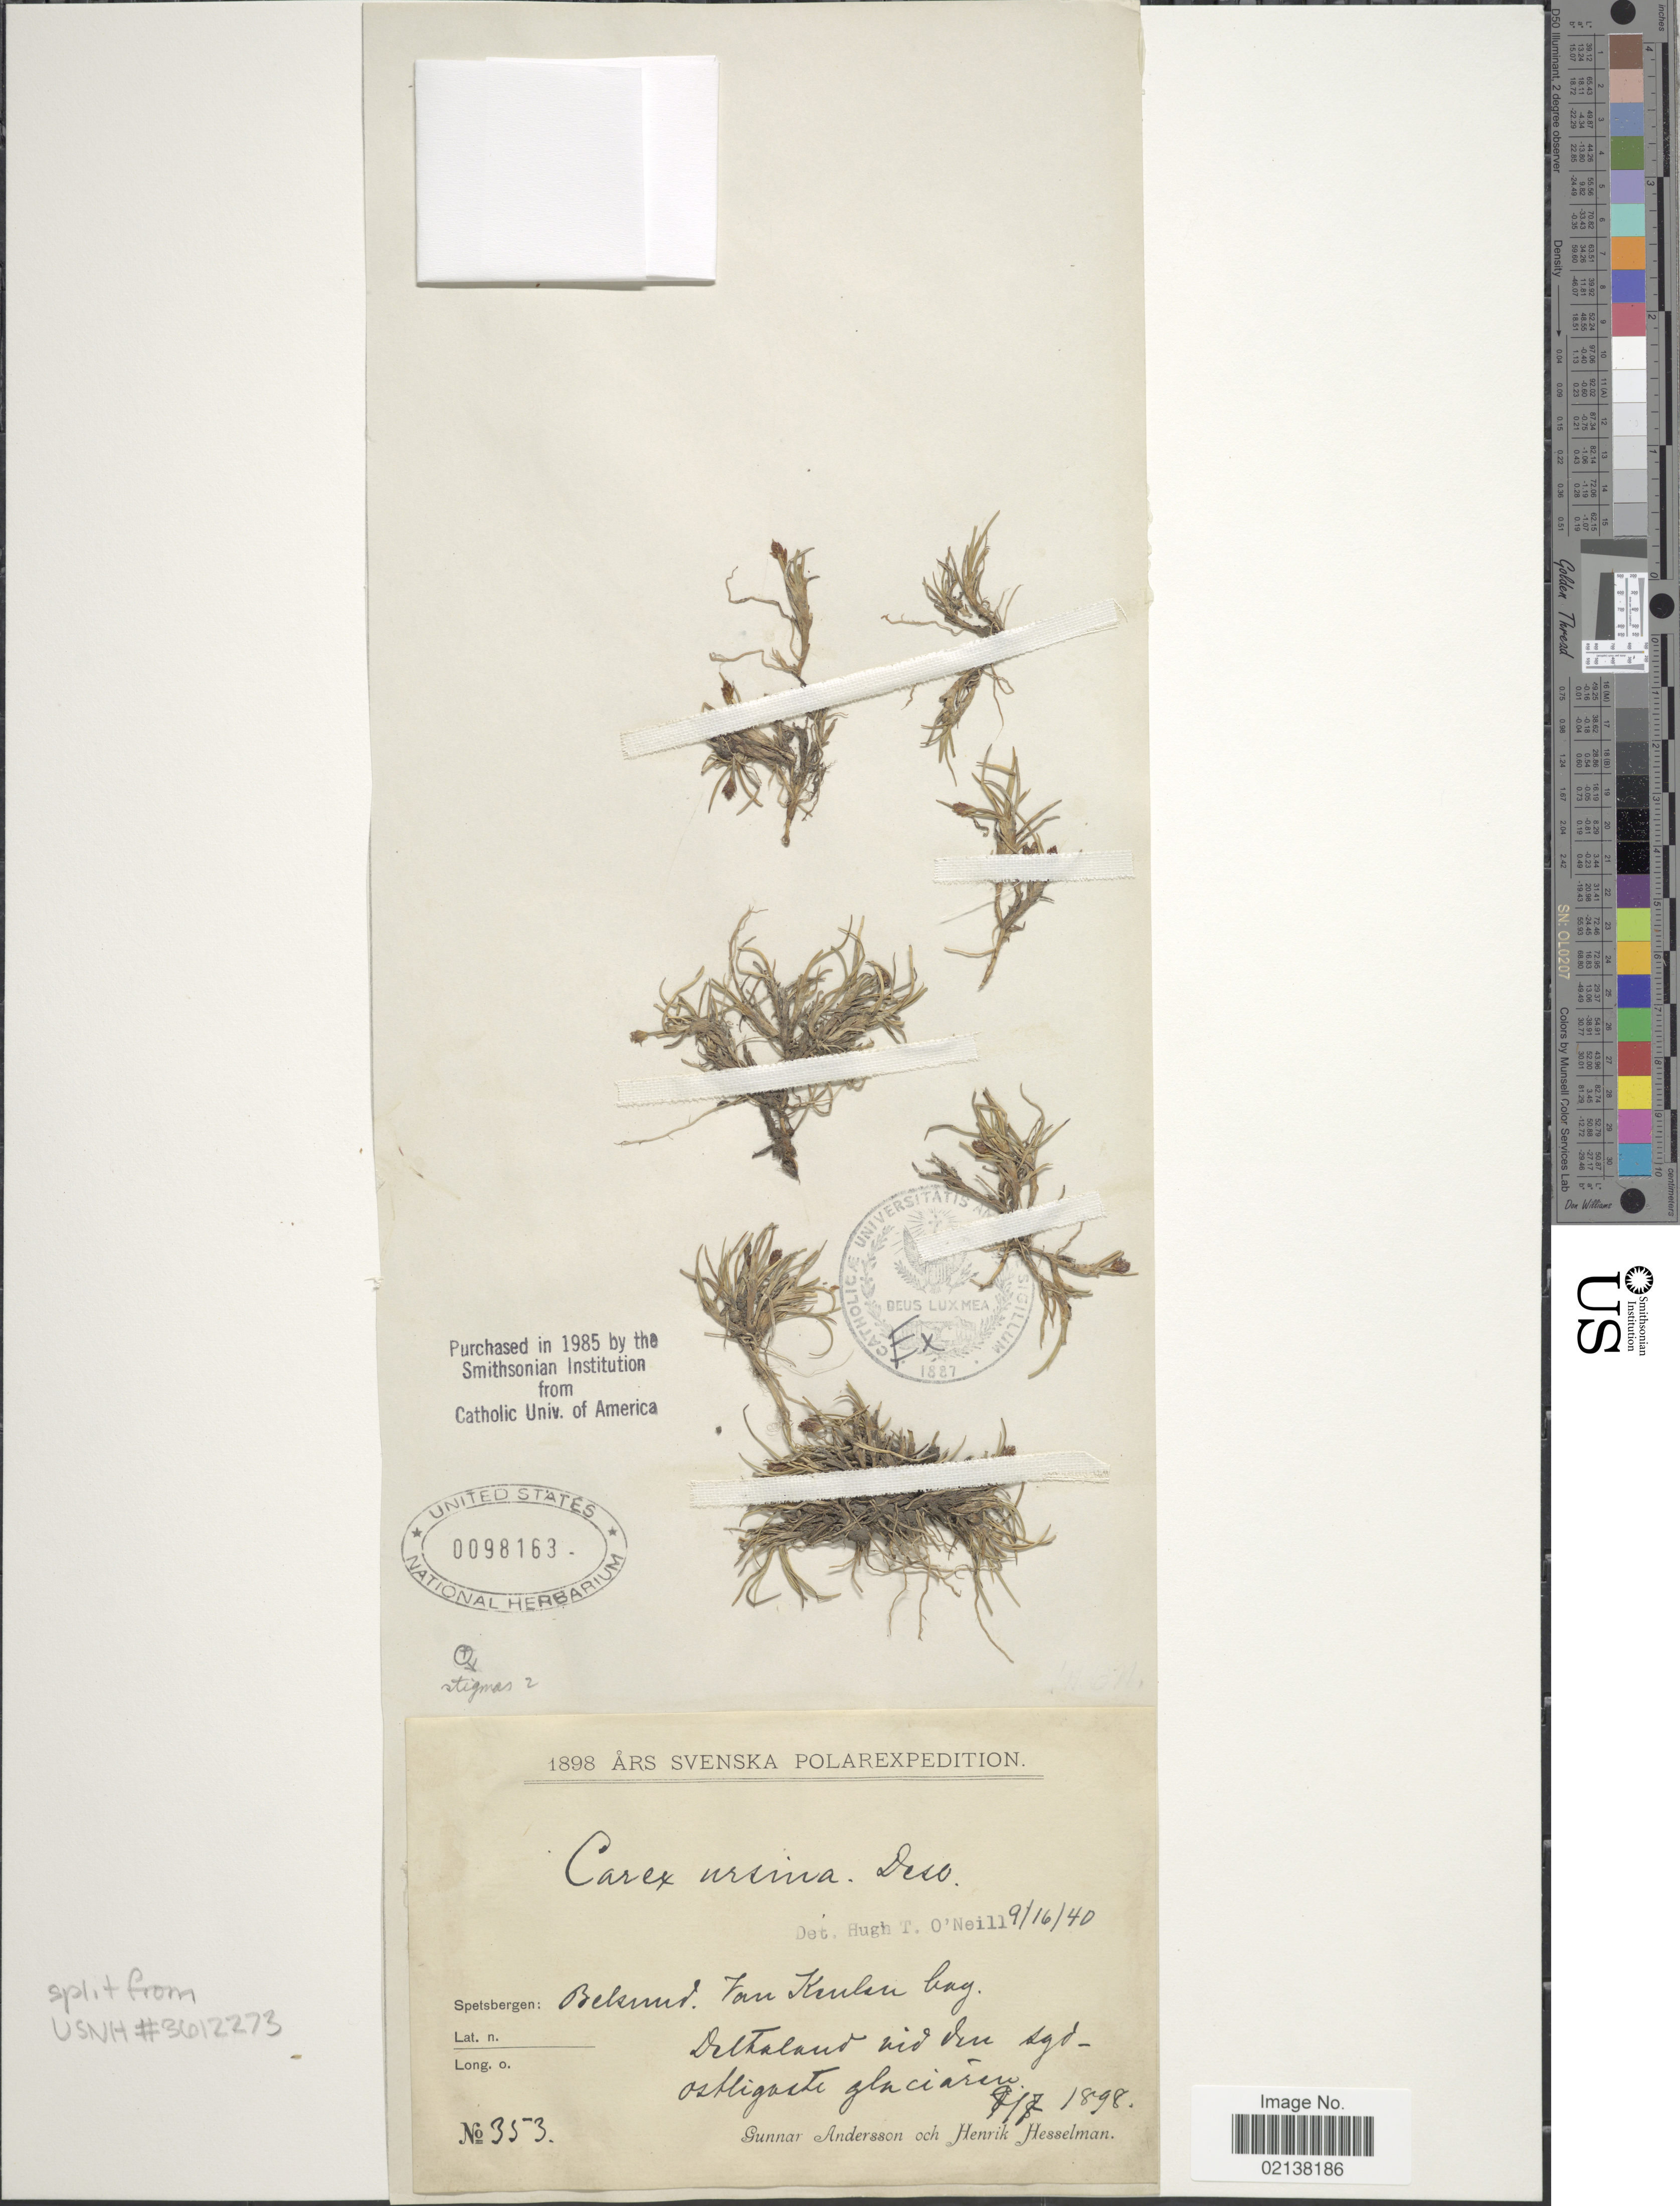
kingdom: Plantae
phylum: Tracheophyta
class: Liliopsida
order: Poales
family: Cyperaceae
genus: Carex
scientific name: Carex ursina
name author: Dewey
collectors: C. Andersson & H. Hesselman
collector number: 353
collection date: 1898-07-01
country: Norway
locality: Ars Svenska Polar. Belsund. Van Keulen bay. Deltaland vid den sgd-ostligaste glaciaren.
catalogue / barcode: US 98163